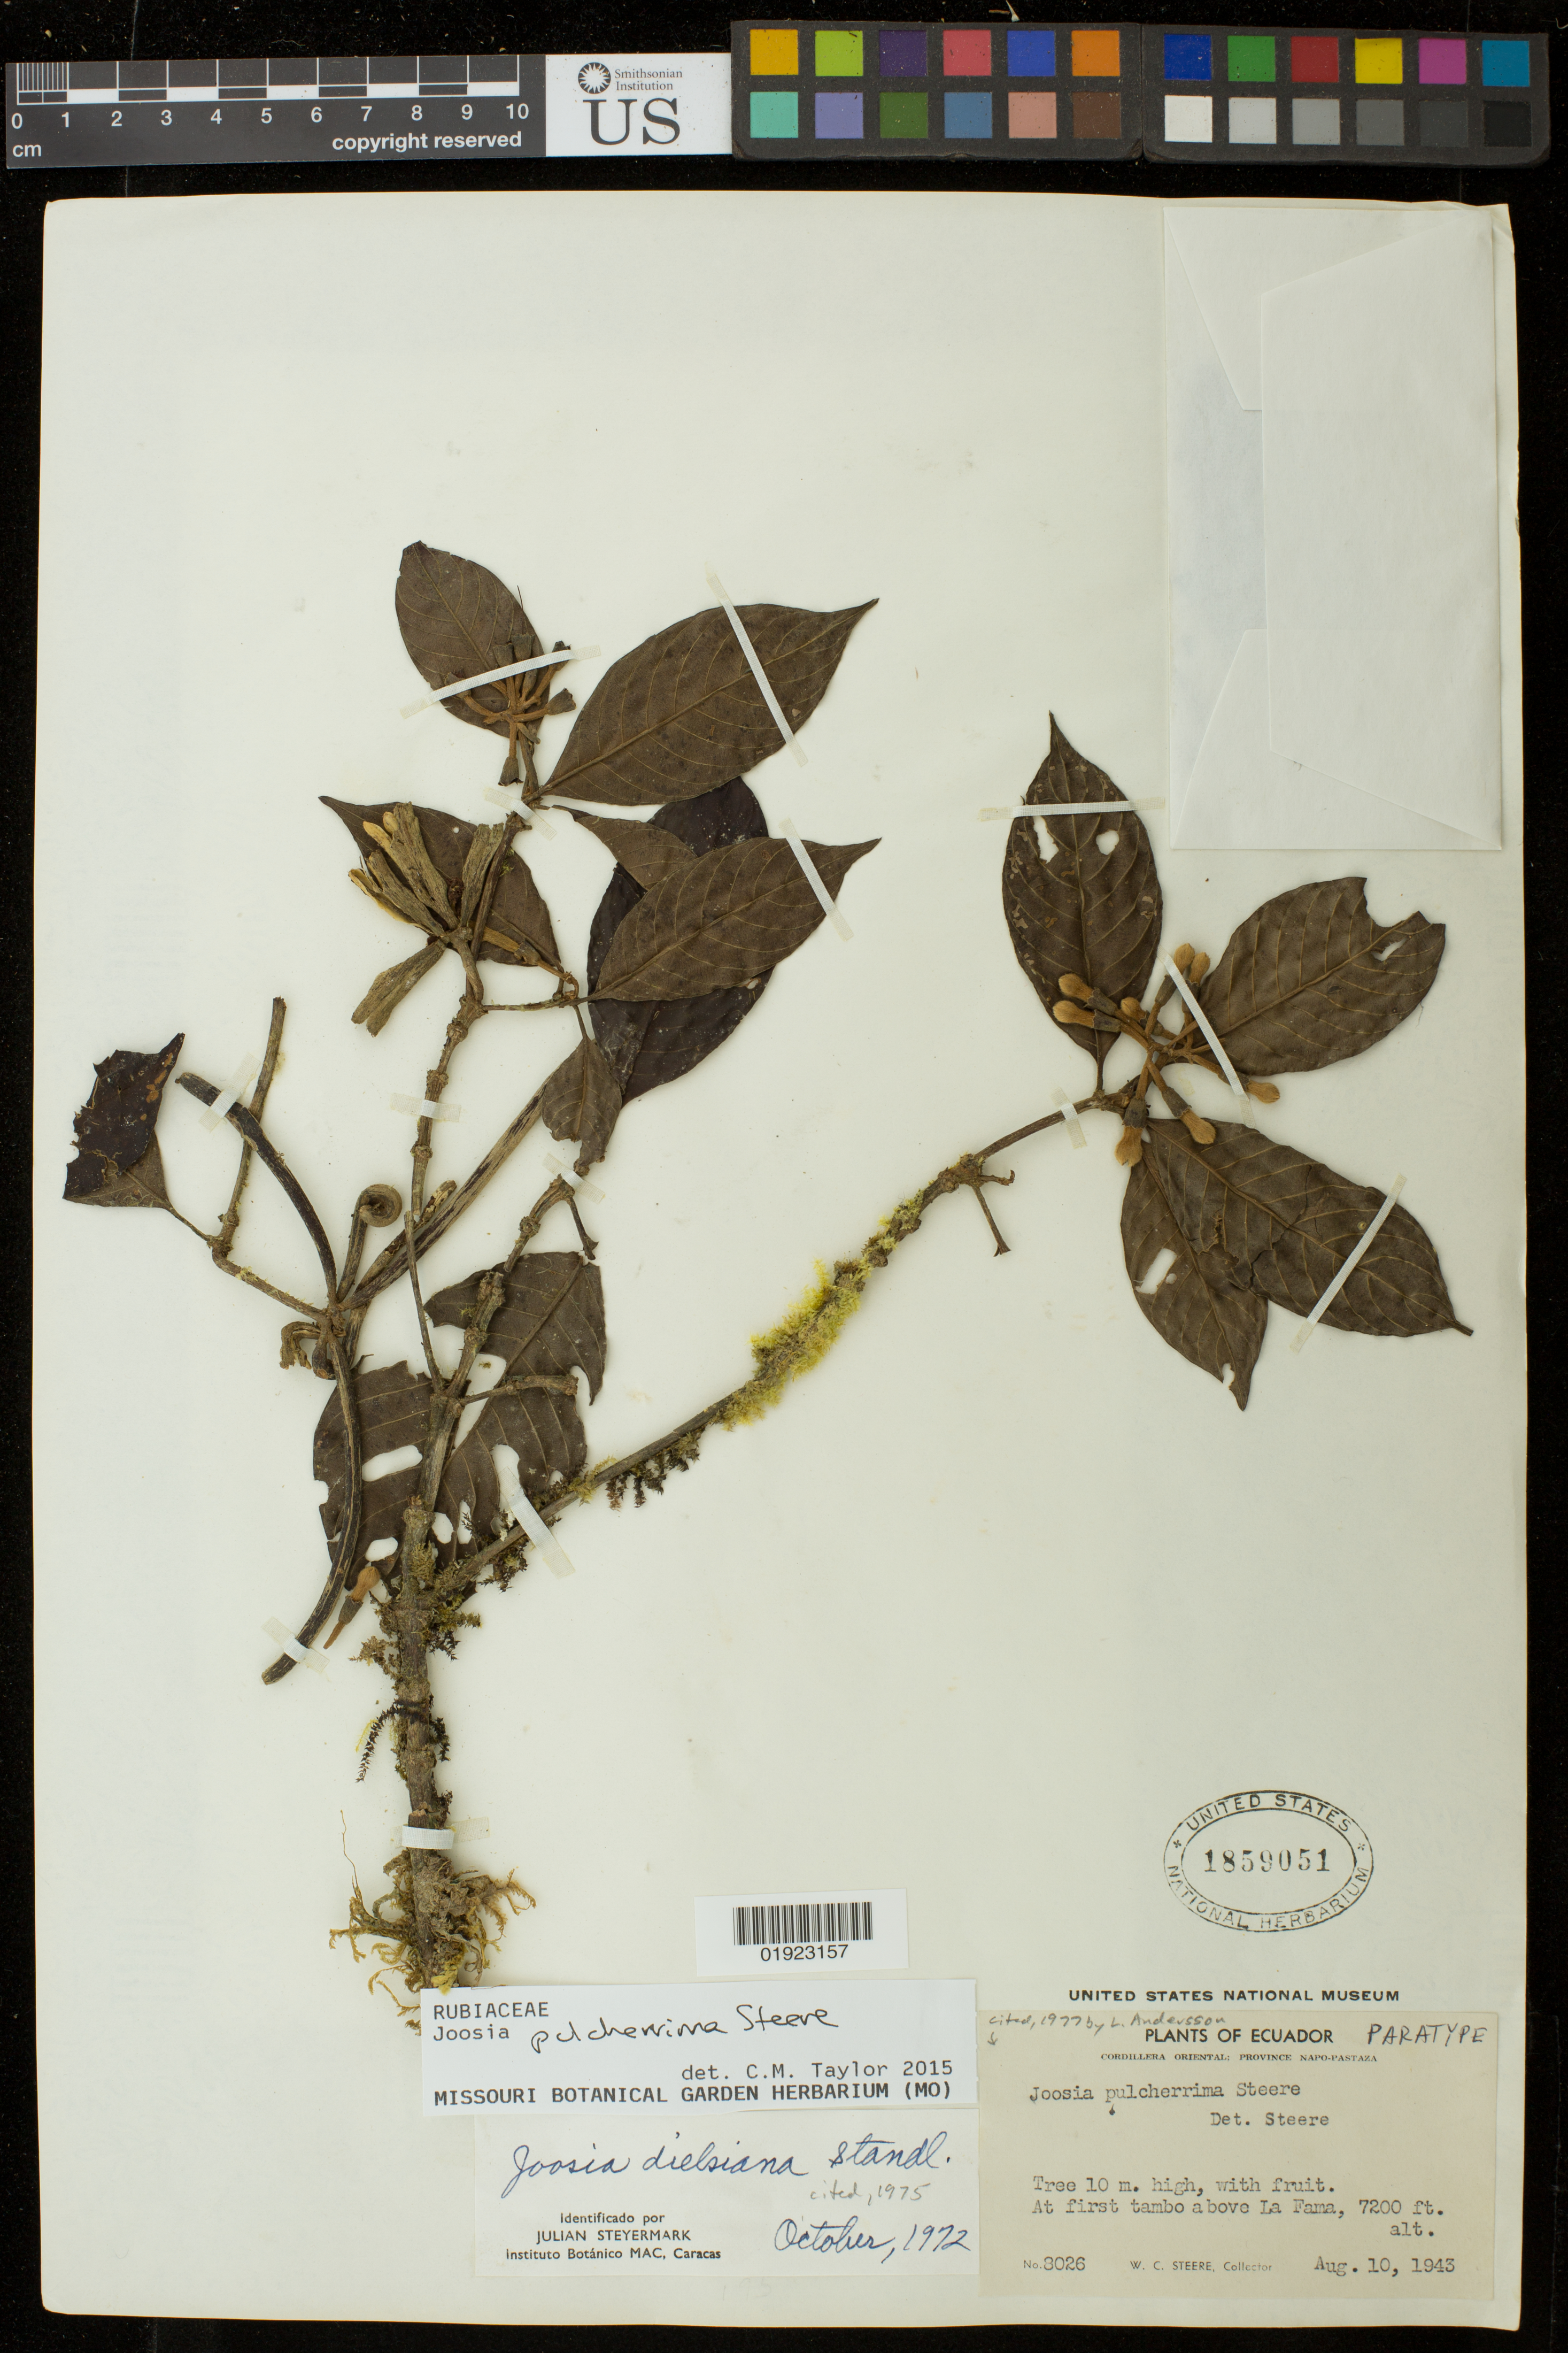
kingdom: Plantae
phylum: Tracheophyta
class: Magnoliopsida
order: Gentianales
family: Rubiaceae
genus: Joosia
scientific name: Joosia pulcherrima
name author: Steere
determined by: Taylor, Charlotte M.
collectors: W. C. Steere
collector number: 8026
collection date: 1943-08-10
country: Ecuador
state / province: Napo / Pastaza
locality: At first tambo above La Fama.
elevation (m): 2195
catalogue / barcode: US 1859051